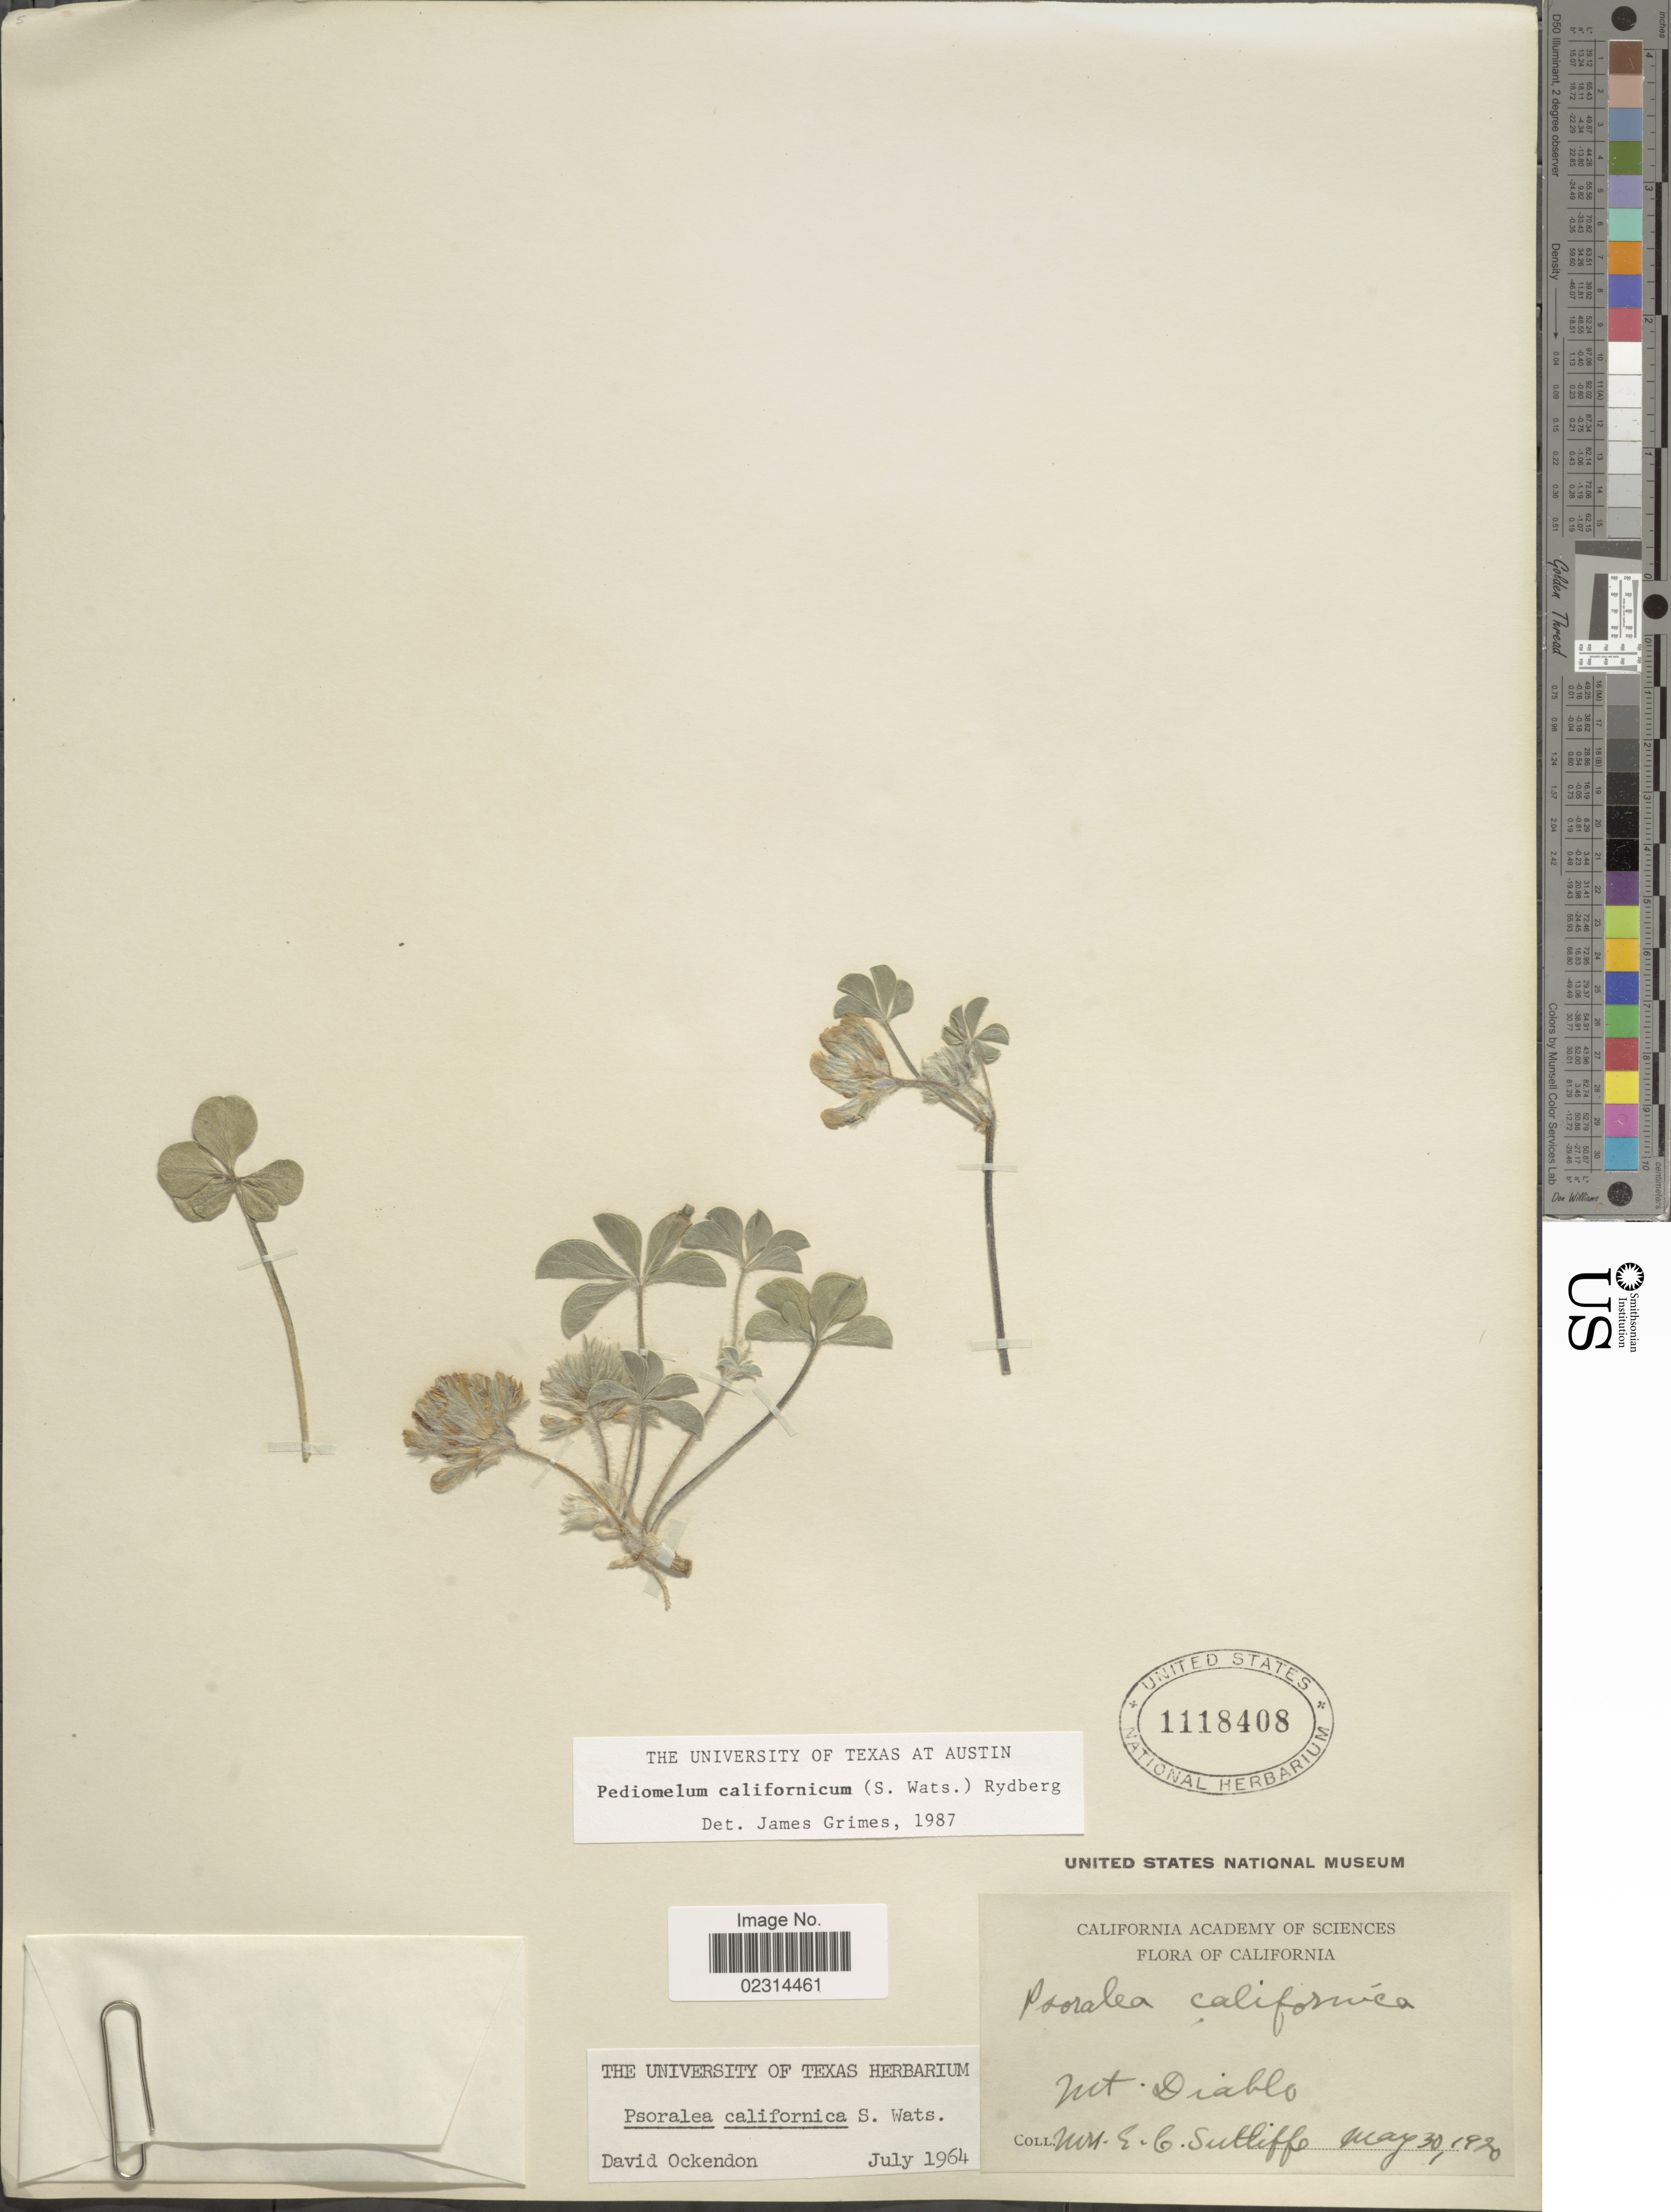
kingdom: Plantae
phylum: Tracheophyta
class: Magnoliopsida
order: Fabales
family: Fabaceae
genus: Pediomelum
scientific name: Pediomelum californicum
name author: (S. Watson) Rydb.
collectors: E. Sutliffe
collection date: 1920-05-30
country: United States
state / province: California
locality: Mt. Diablo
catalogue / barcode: US 1118408